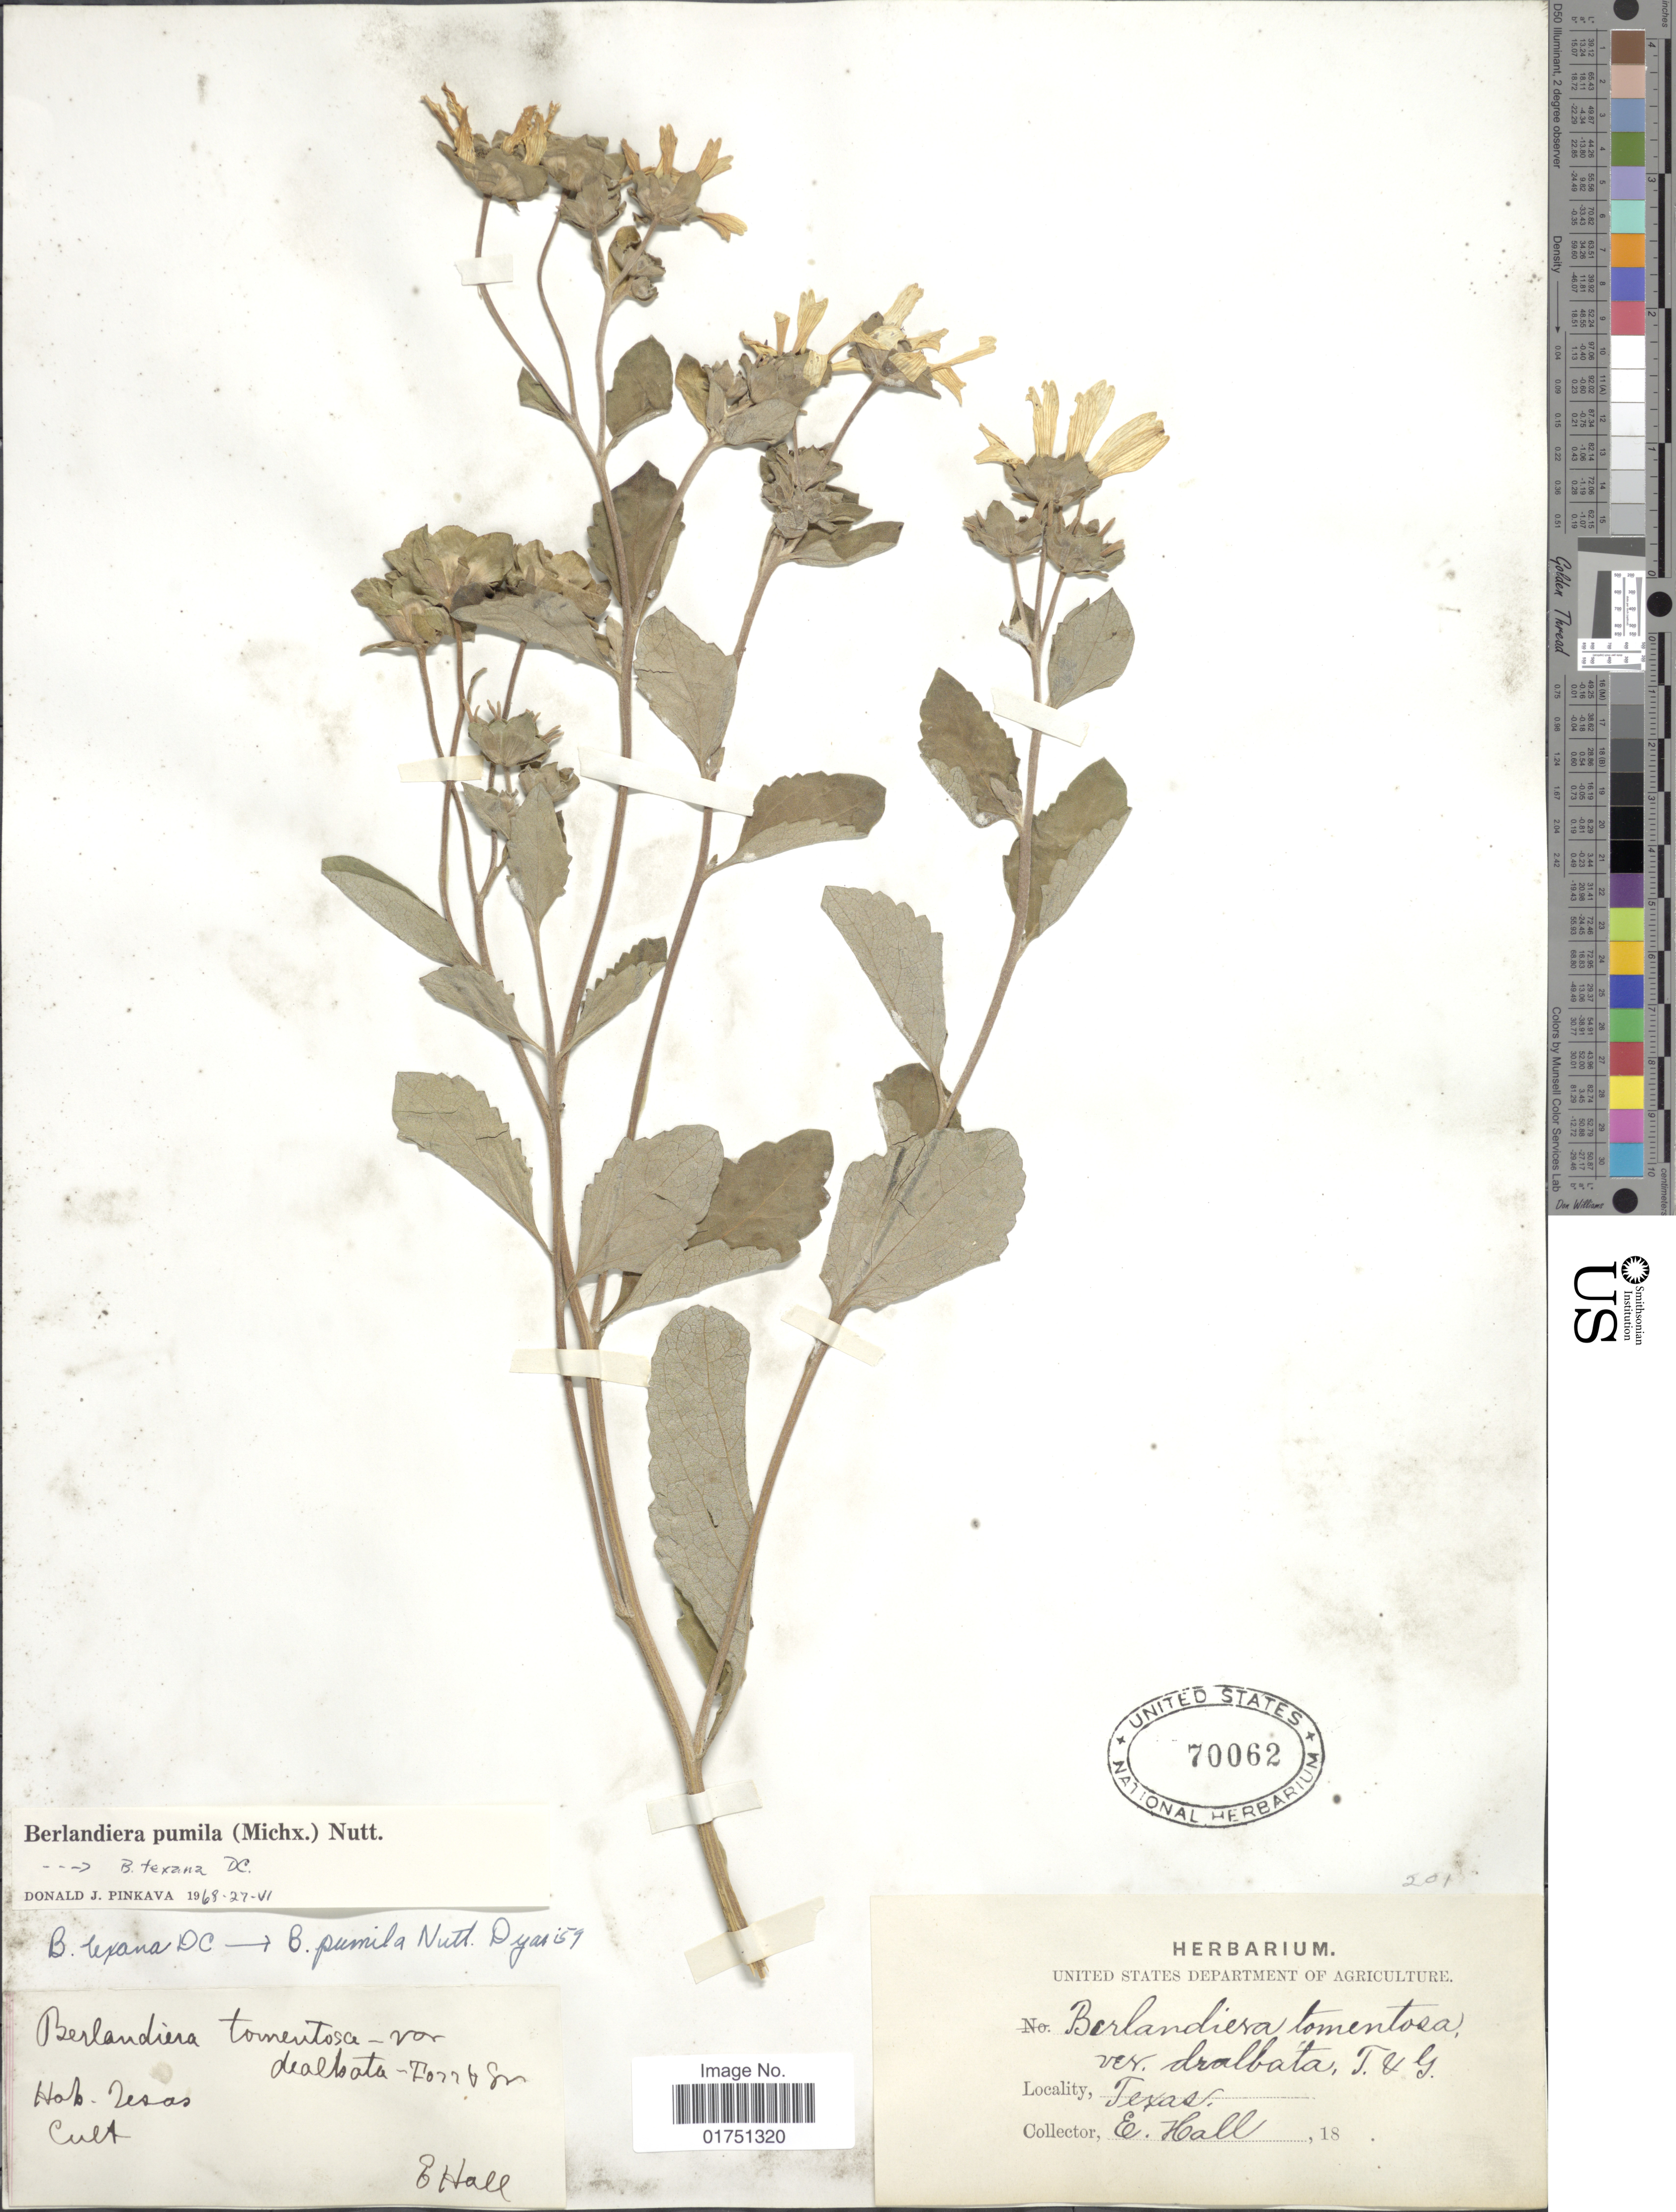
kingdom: Plantae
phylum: Tracheophyta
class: Magnoliopsida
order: Asterales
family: Asteraceae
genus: Berlandiera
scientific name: Berlandiera pumila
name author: (Michx.) Nutt.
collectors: E. Hall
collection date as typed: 18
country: United States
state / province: Texas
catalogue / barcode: US 70062